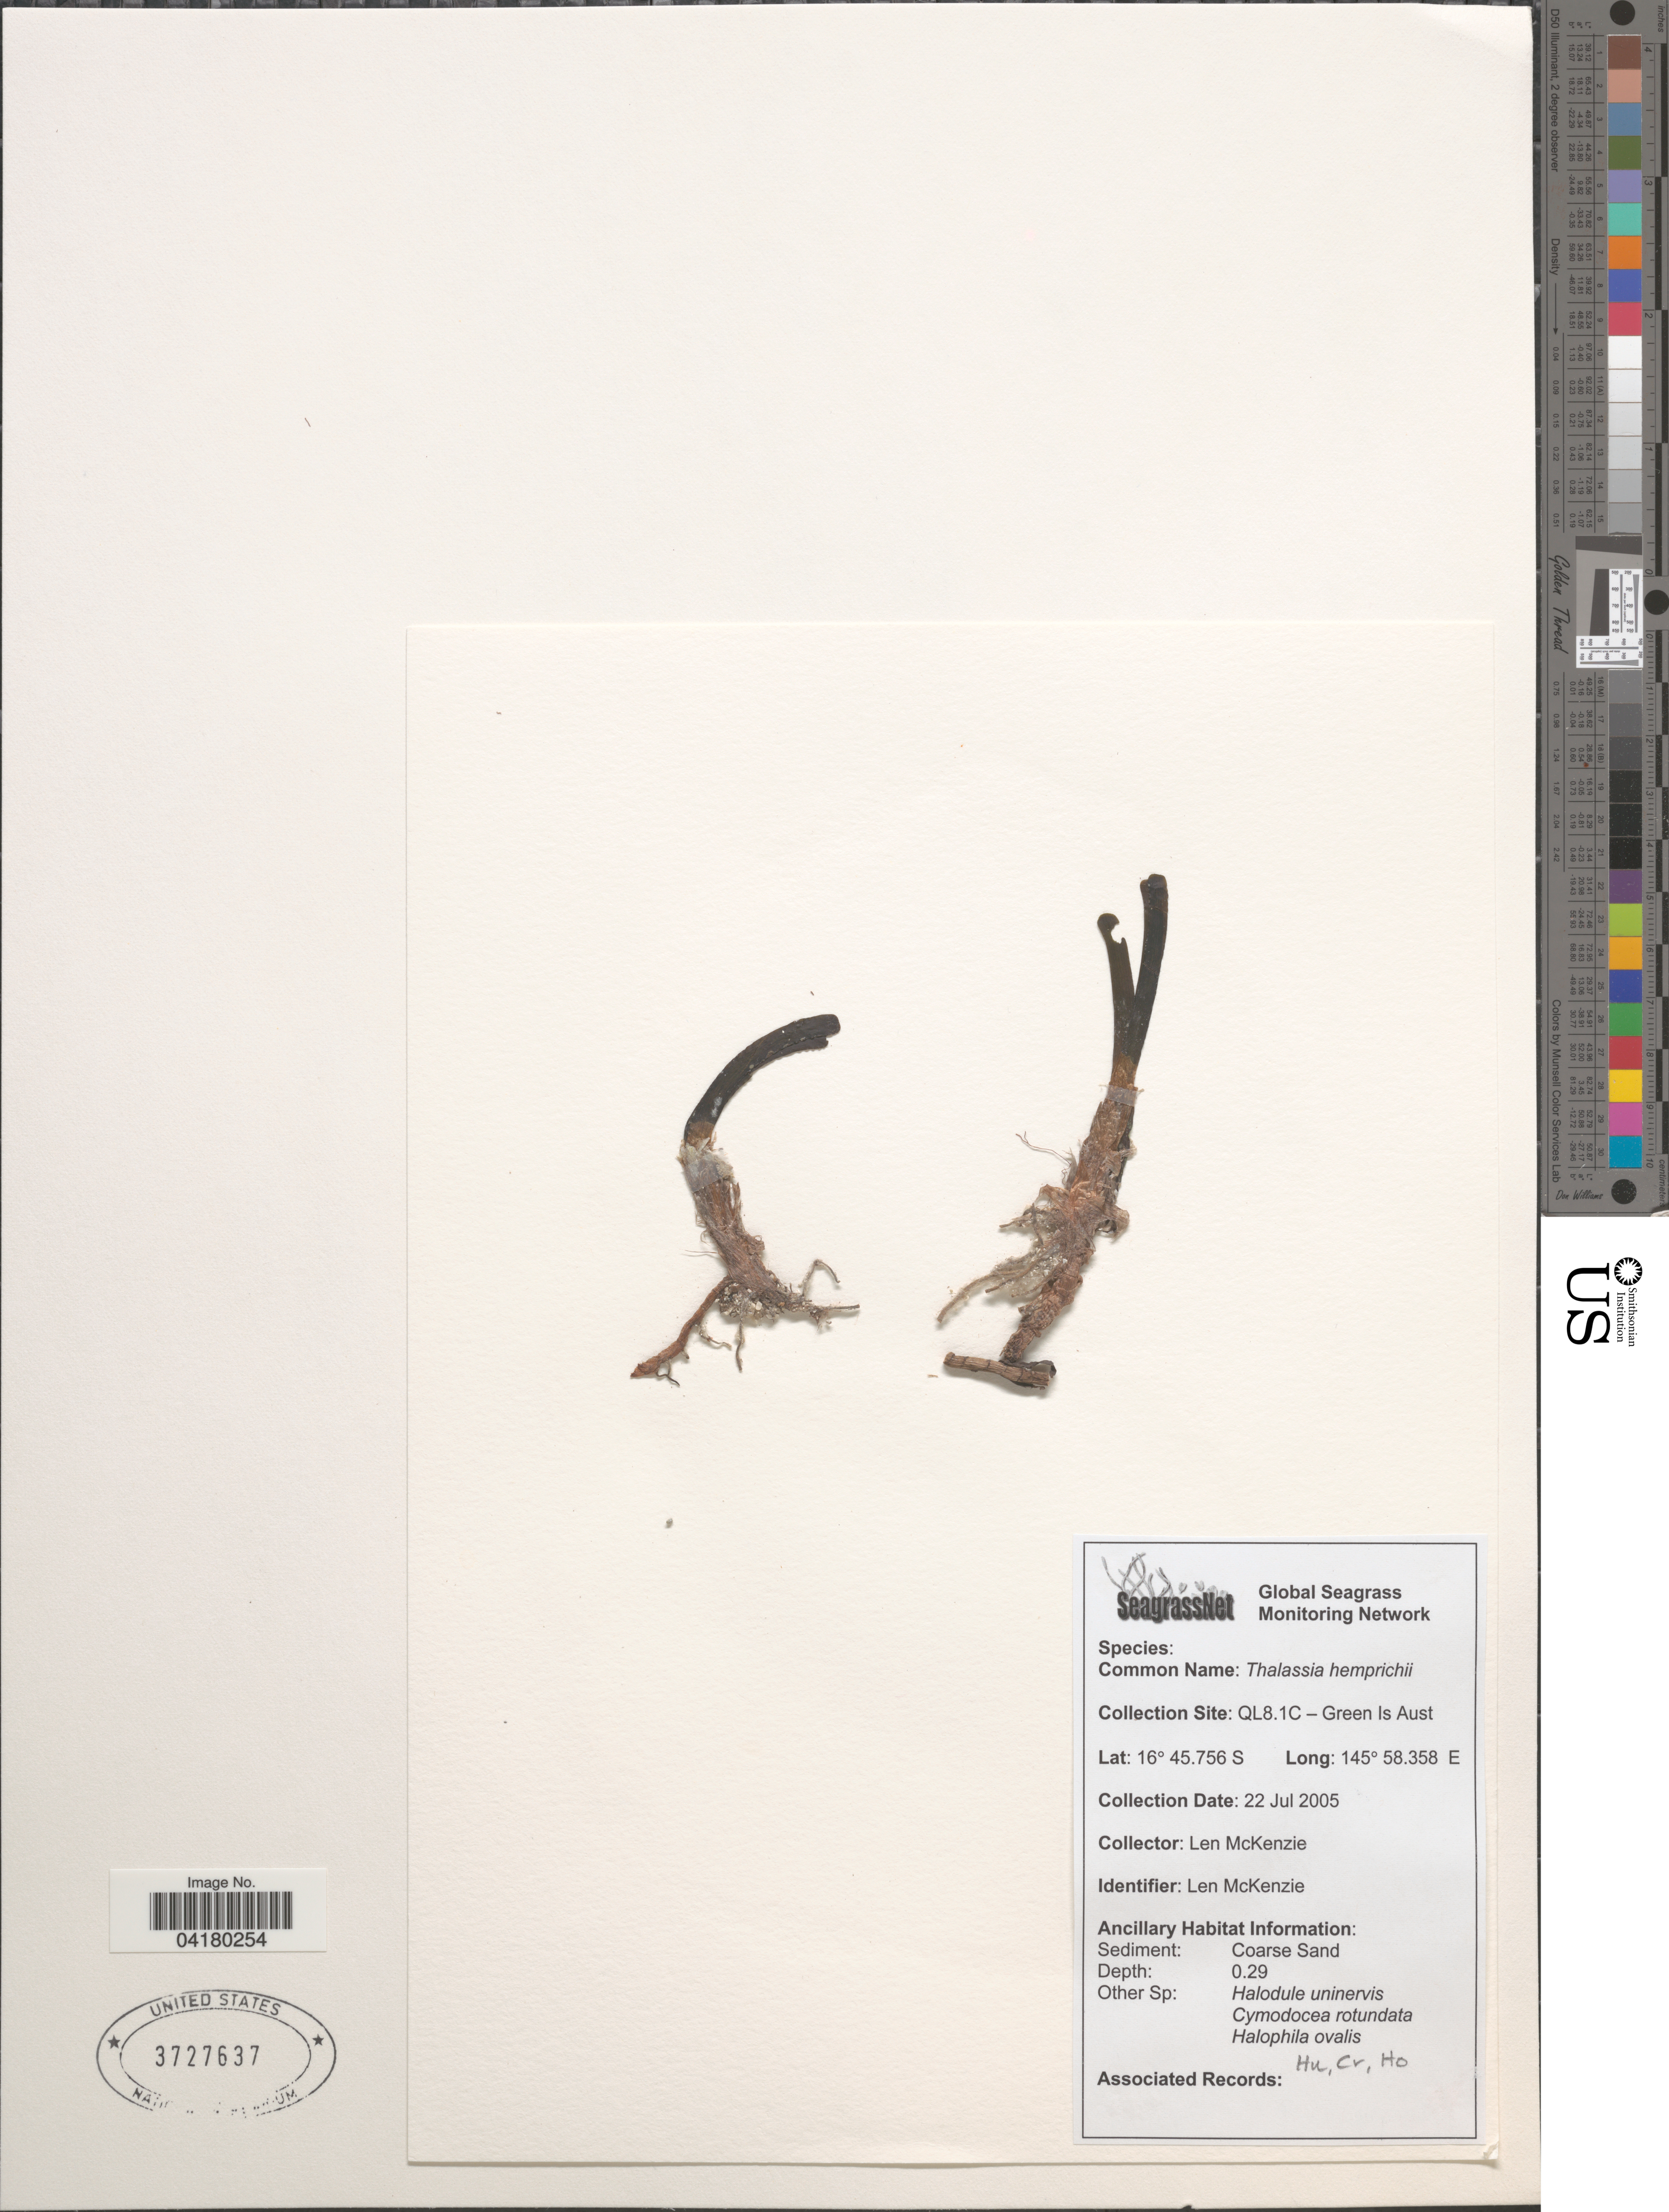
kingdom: Plantae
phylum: Tracheophyta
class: Liliopsida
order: Alismatales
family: Hydrocharitaceae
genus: Thalassia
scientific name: Thalassia hemprichii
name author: Asch.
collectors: L. McKenzie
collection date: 2005-07-22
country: Australia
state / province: Queensland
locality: QL8.1C - Green Is.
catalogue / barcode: US 3727637